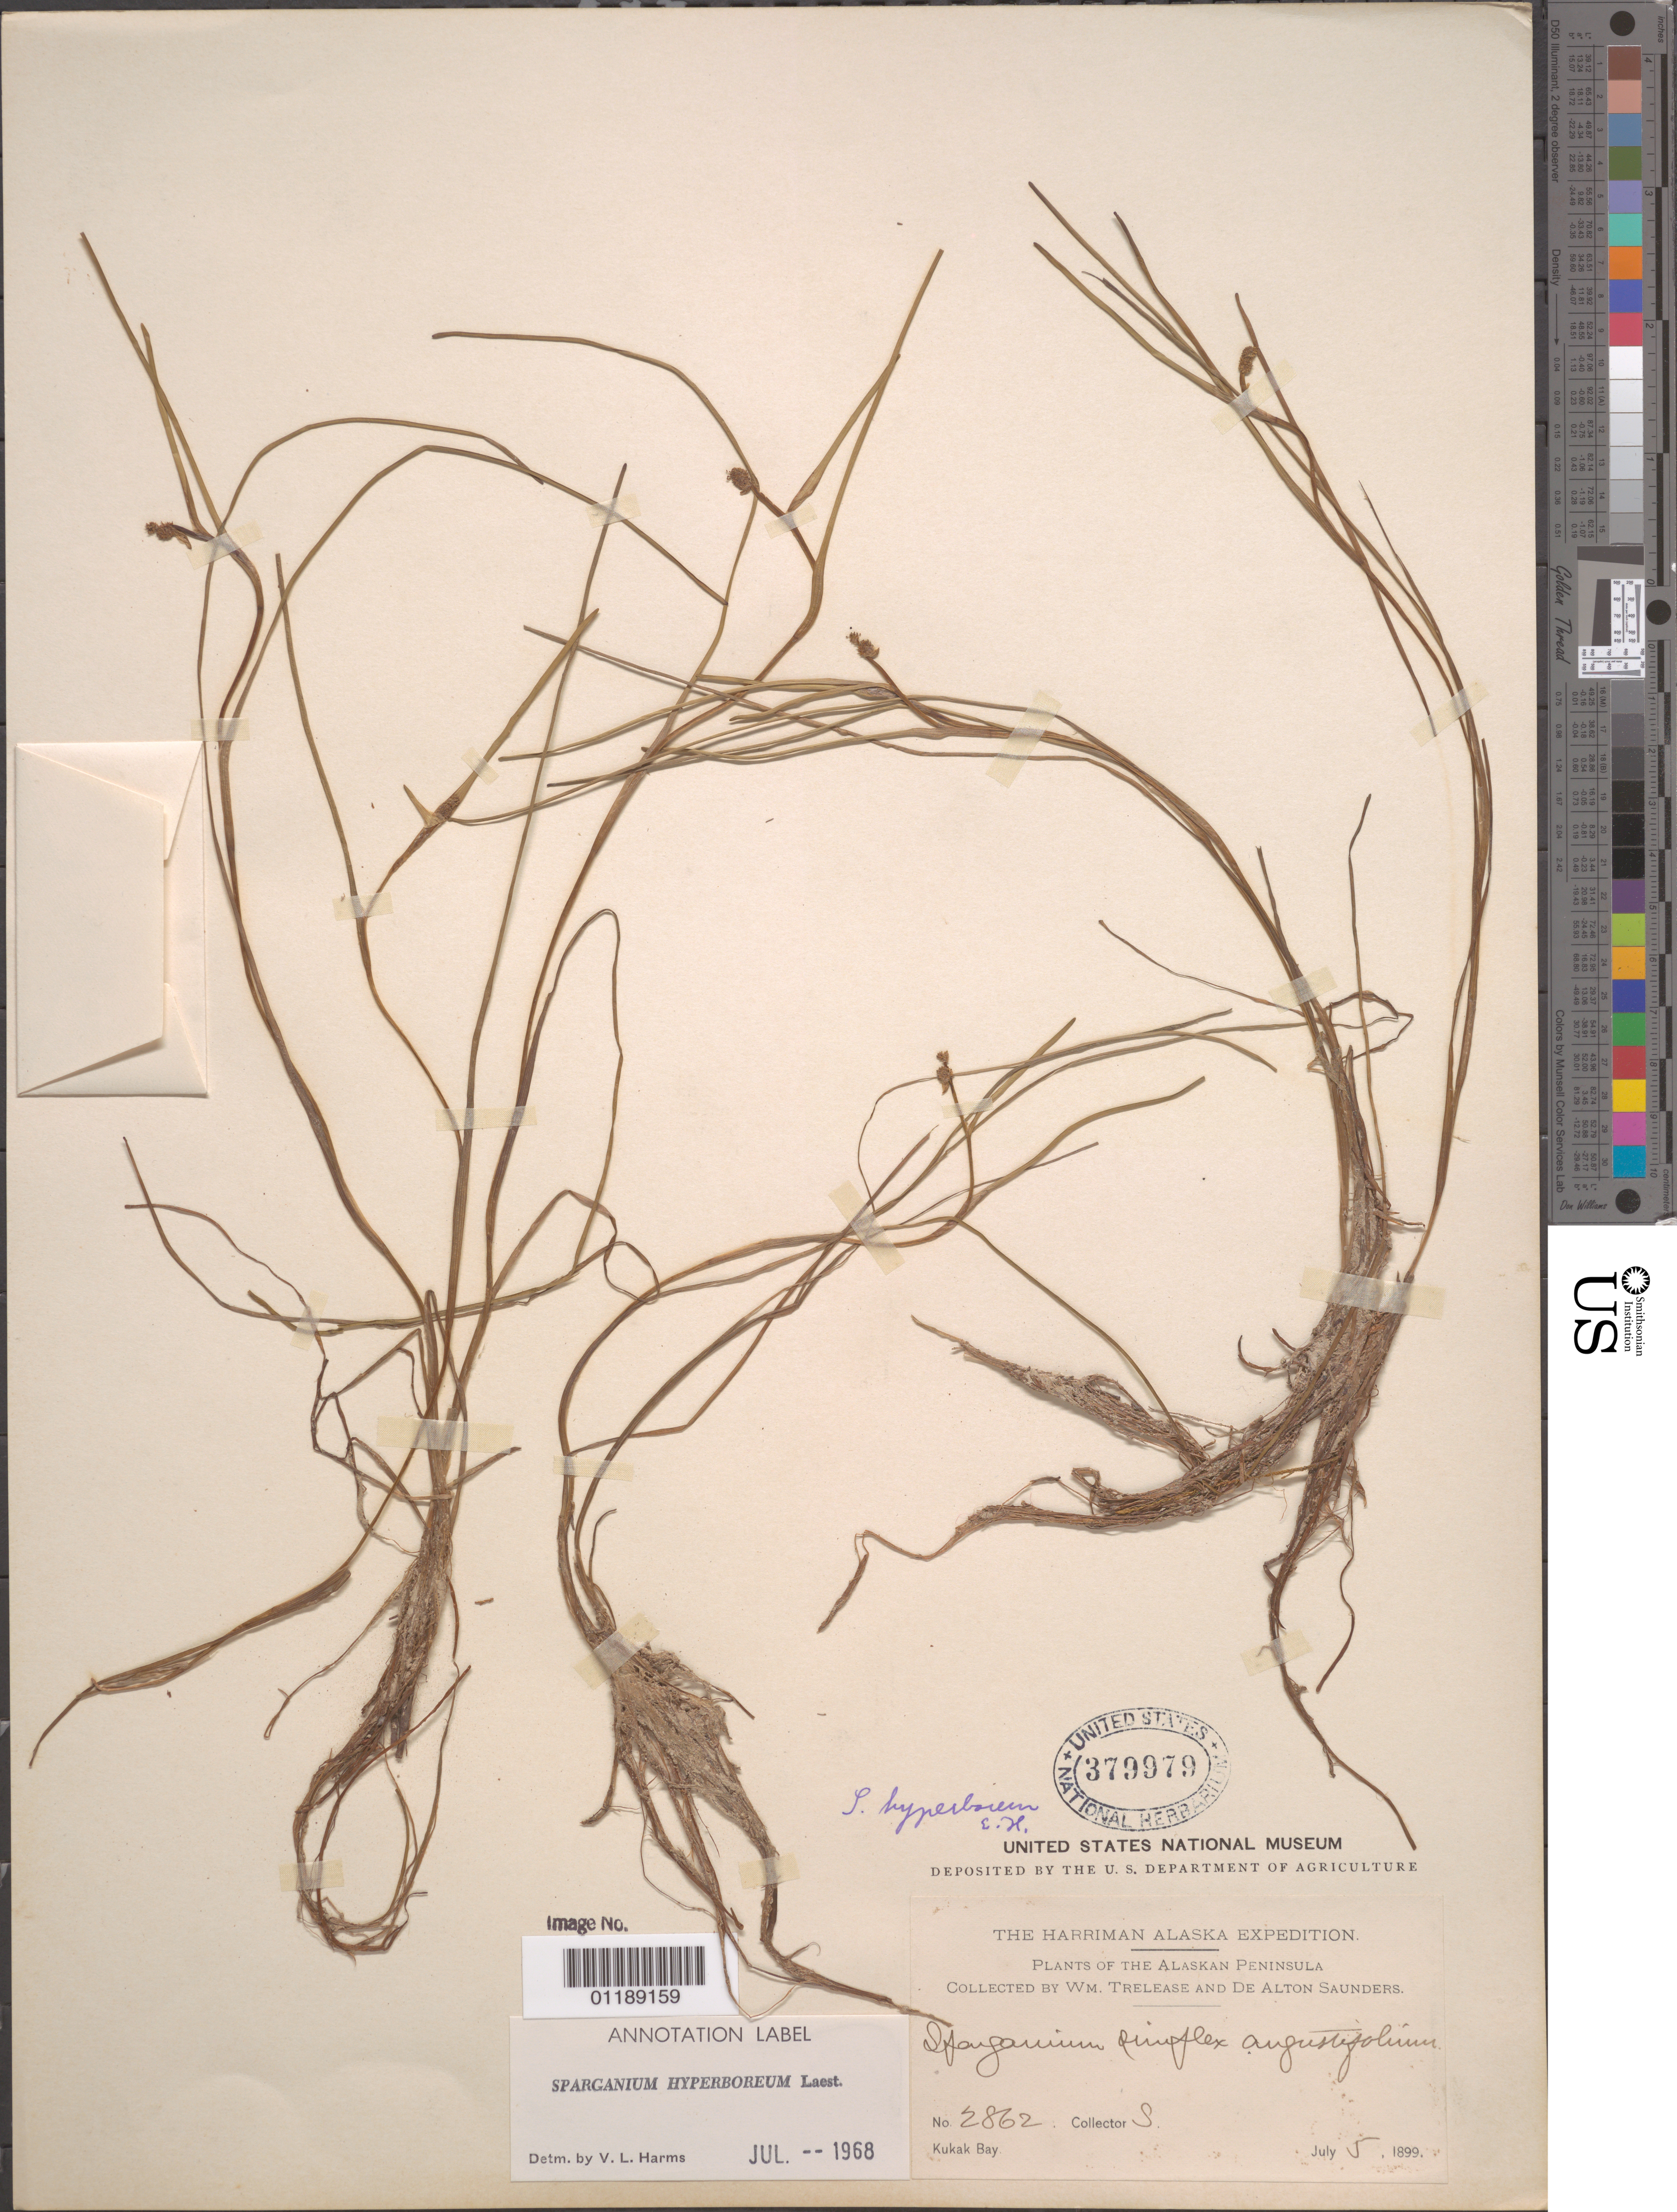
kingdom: Plantae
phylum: Tracheophyta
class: Liliopsida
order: Poales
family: Typhaceae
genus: Sparganium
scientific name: Sparganium hyperboreum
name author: Beurl. ex Laest.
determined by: Harms, V. L.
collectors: W. Trelease & D. A. Saunders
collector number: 2862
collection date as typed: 05 Jul 1899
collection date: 1899-07-05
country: United States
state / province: Alaska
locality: Kukak Bay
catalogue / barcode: US 379979